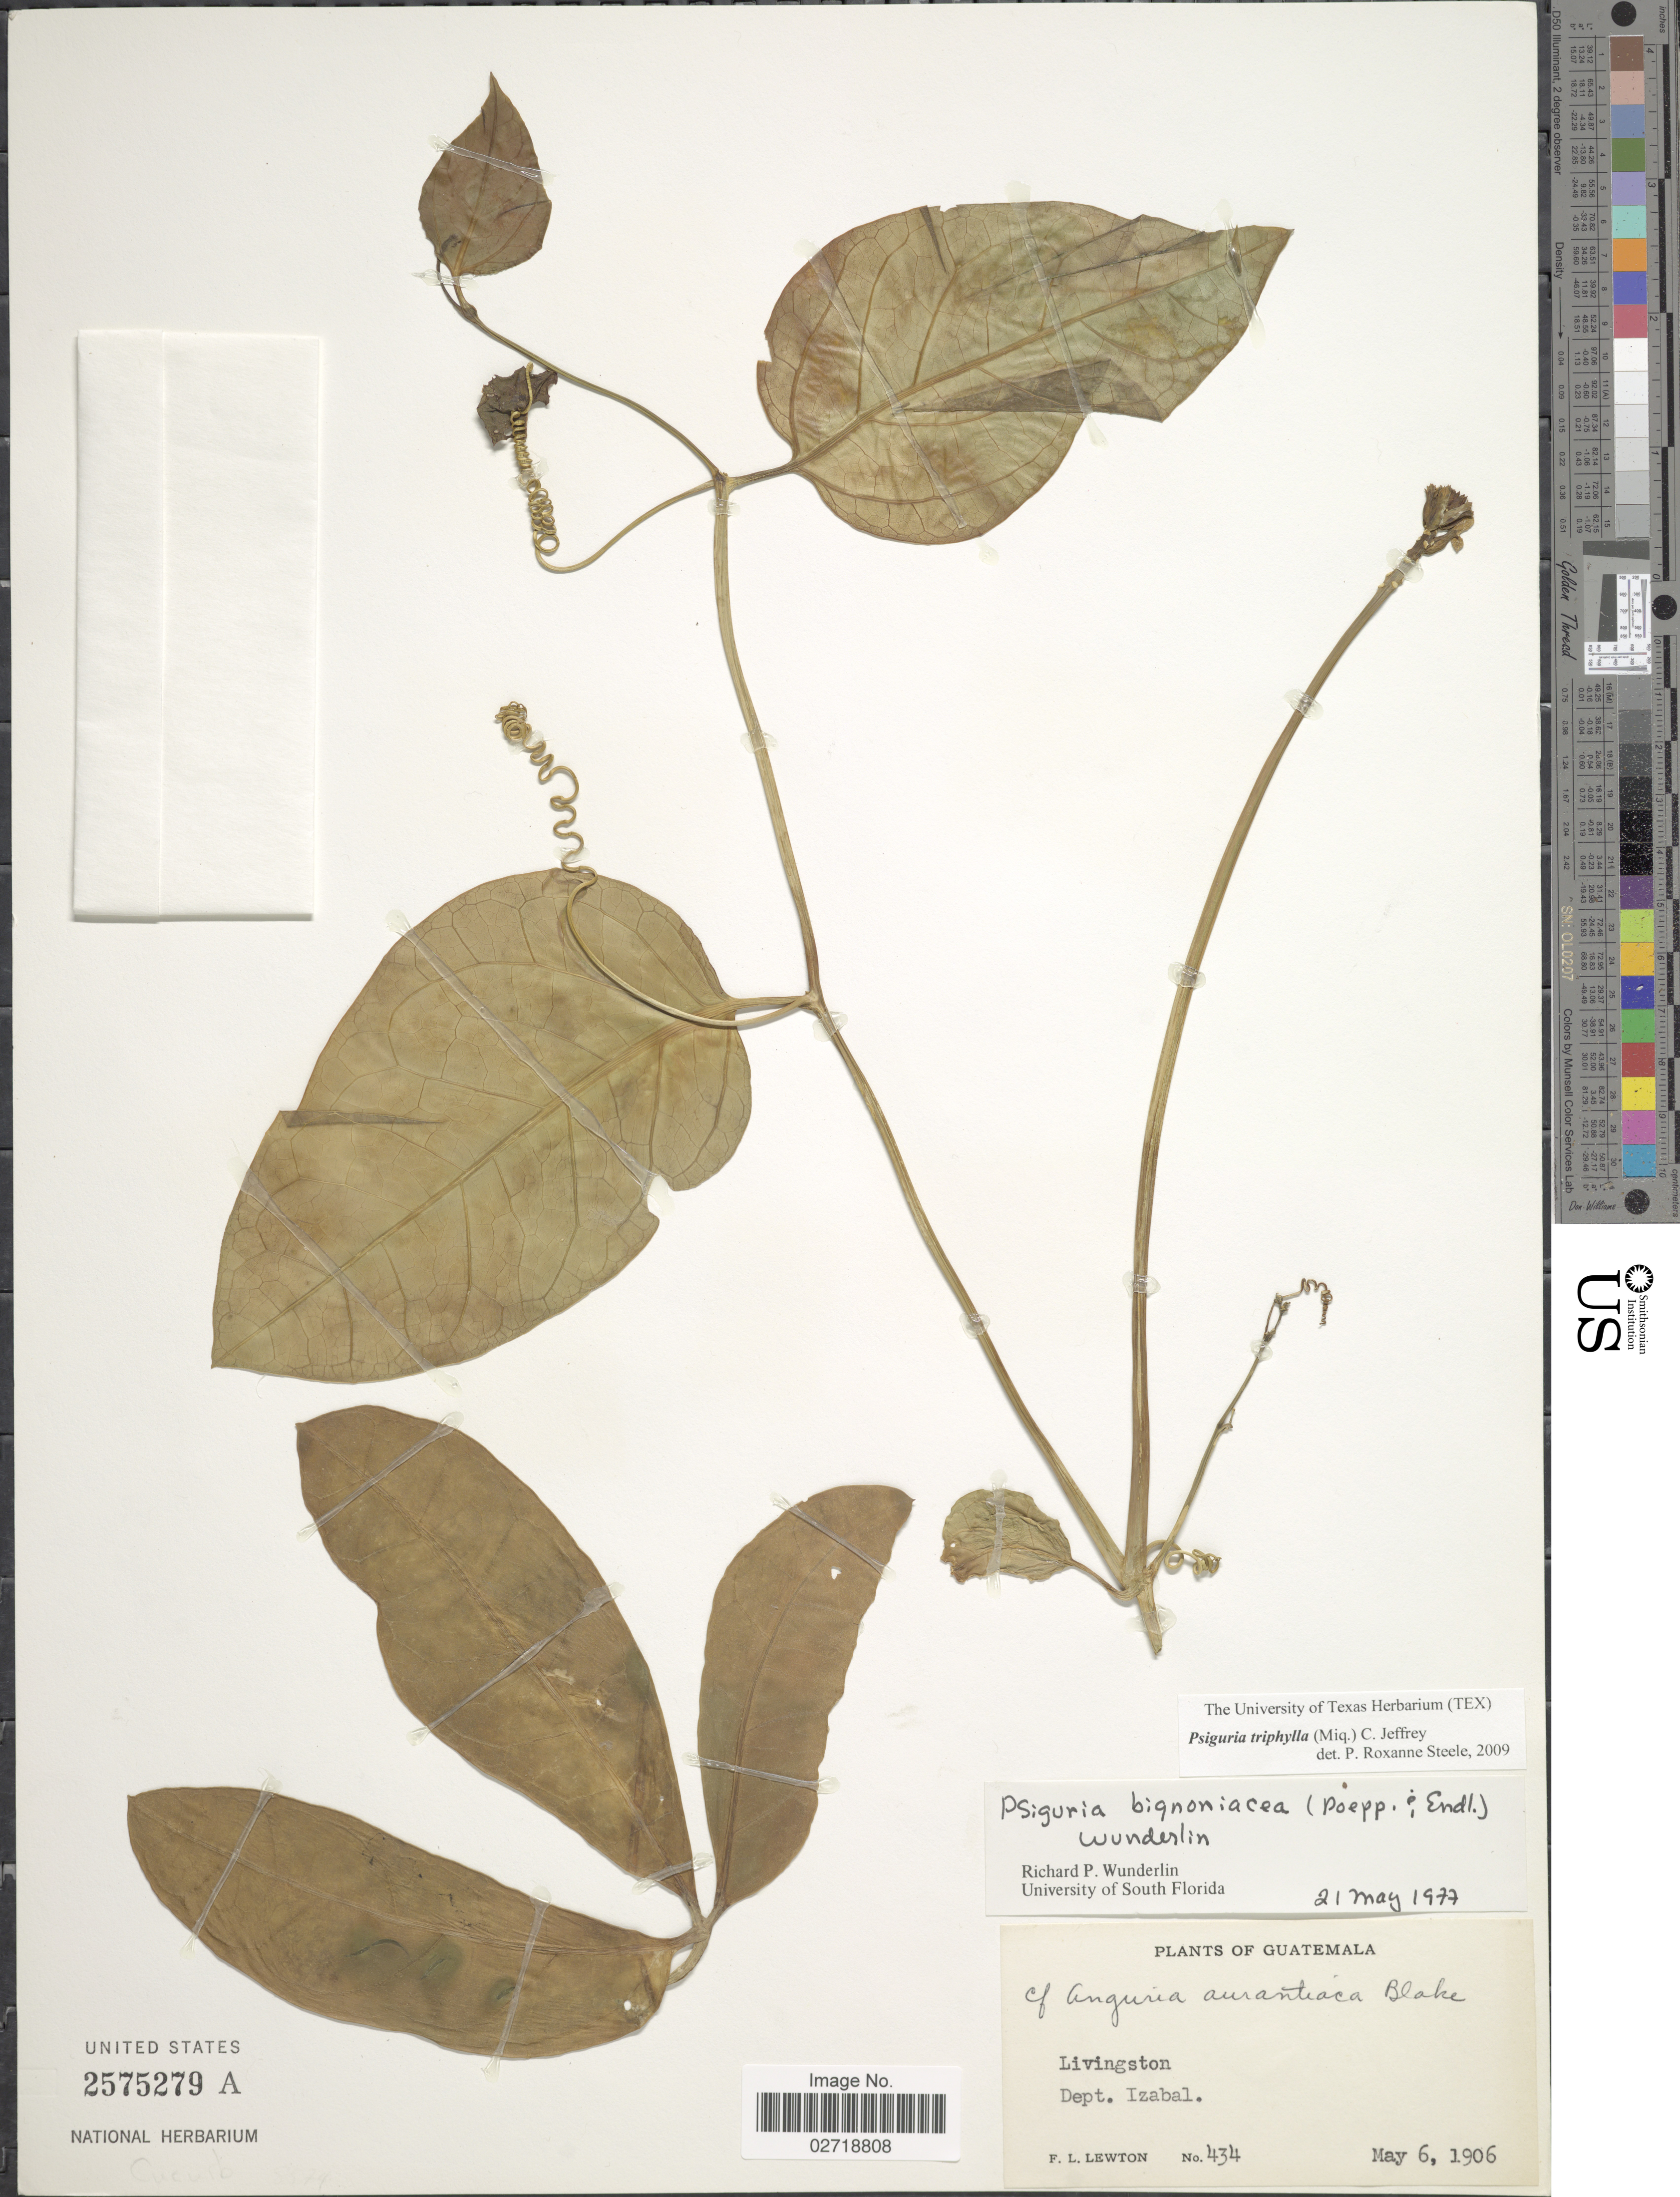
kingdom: Plantae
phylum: Tracheophyta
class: Magnoliopsida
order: Cucurbitales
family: Cucurbitaceae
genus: Psiguria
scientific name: Psiguria triphylla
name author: (Miq.) C. Jeffrey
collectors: F. L. Lewton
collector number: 434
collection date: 1906-05-06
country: Guatemala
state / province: Izabal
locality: Livingston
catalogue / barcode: US 2575279A